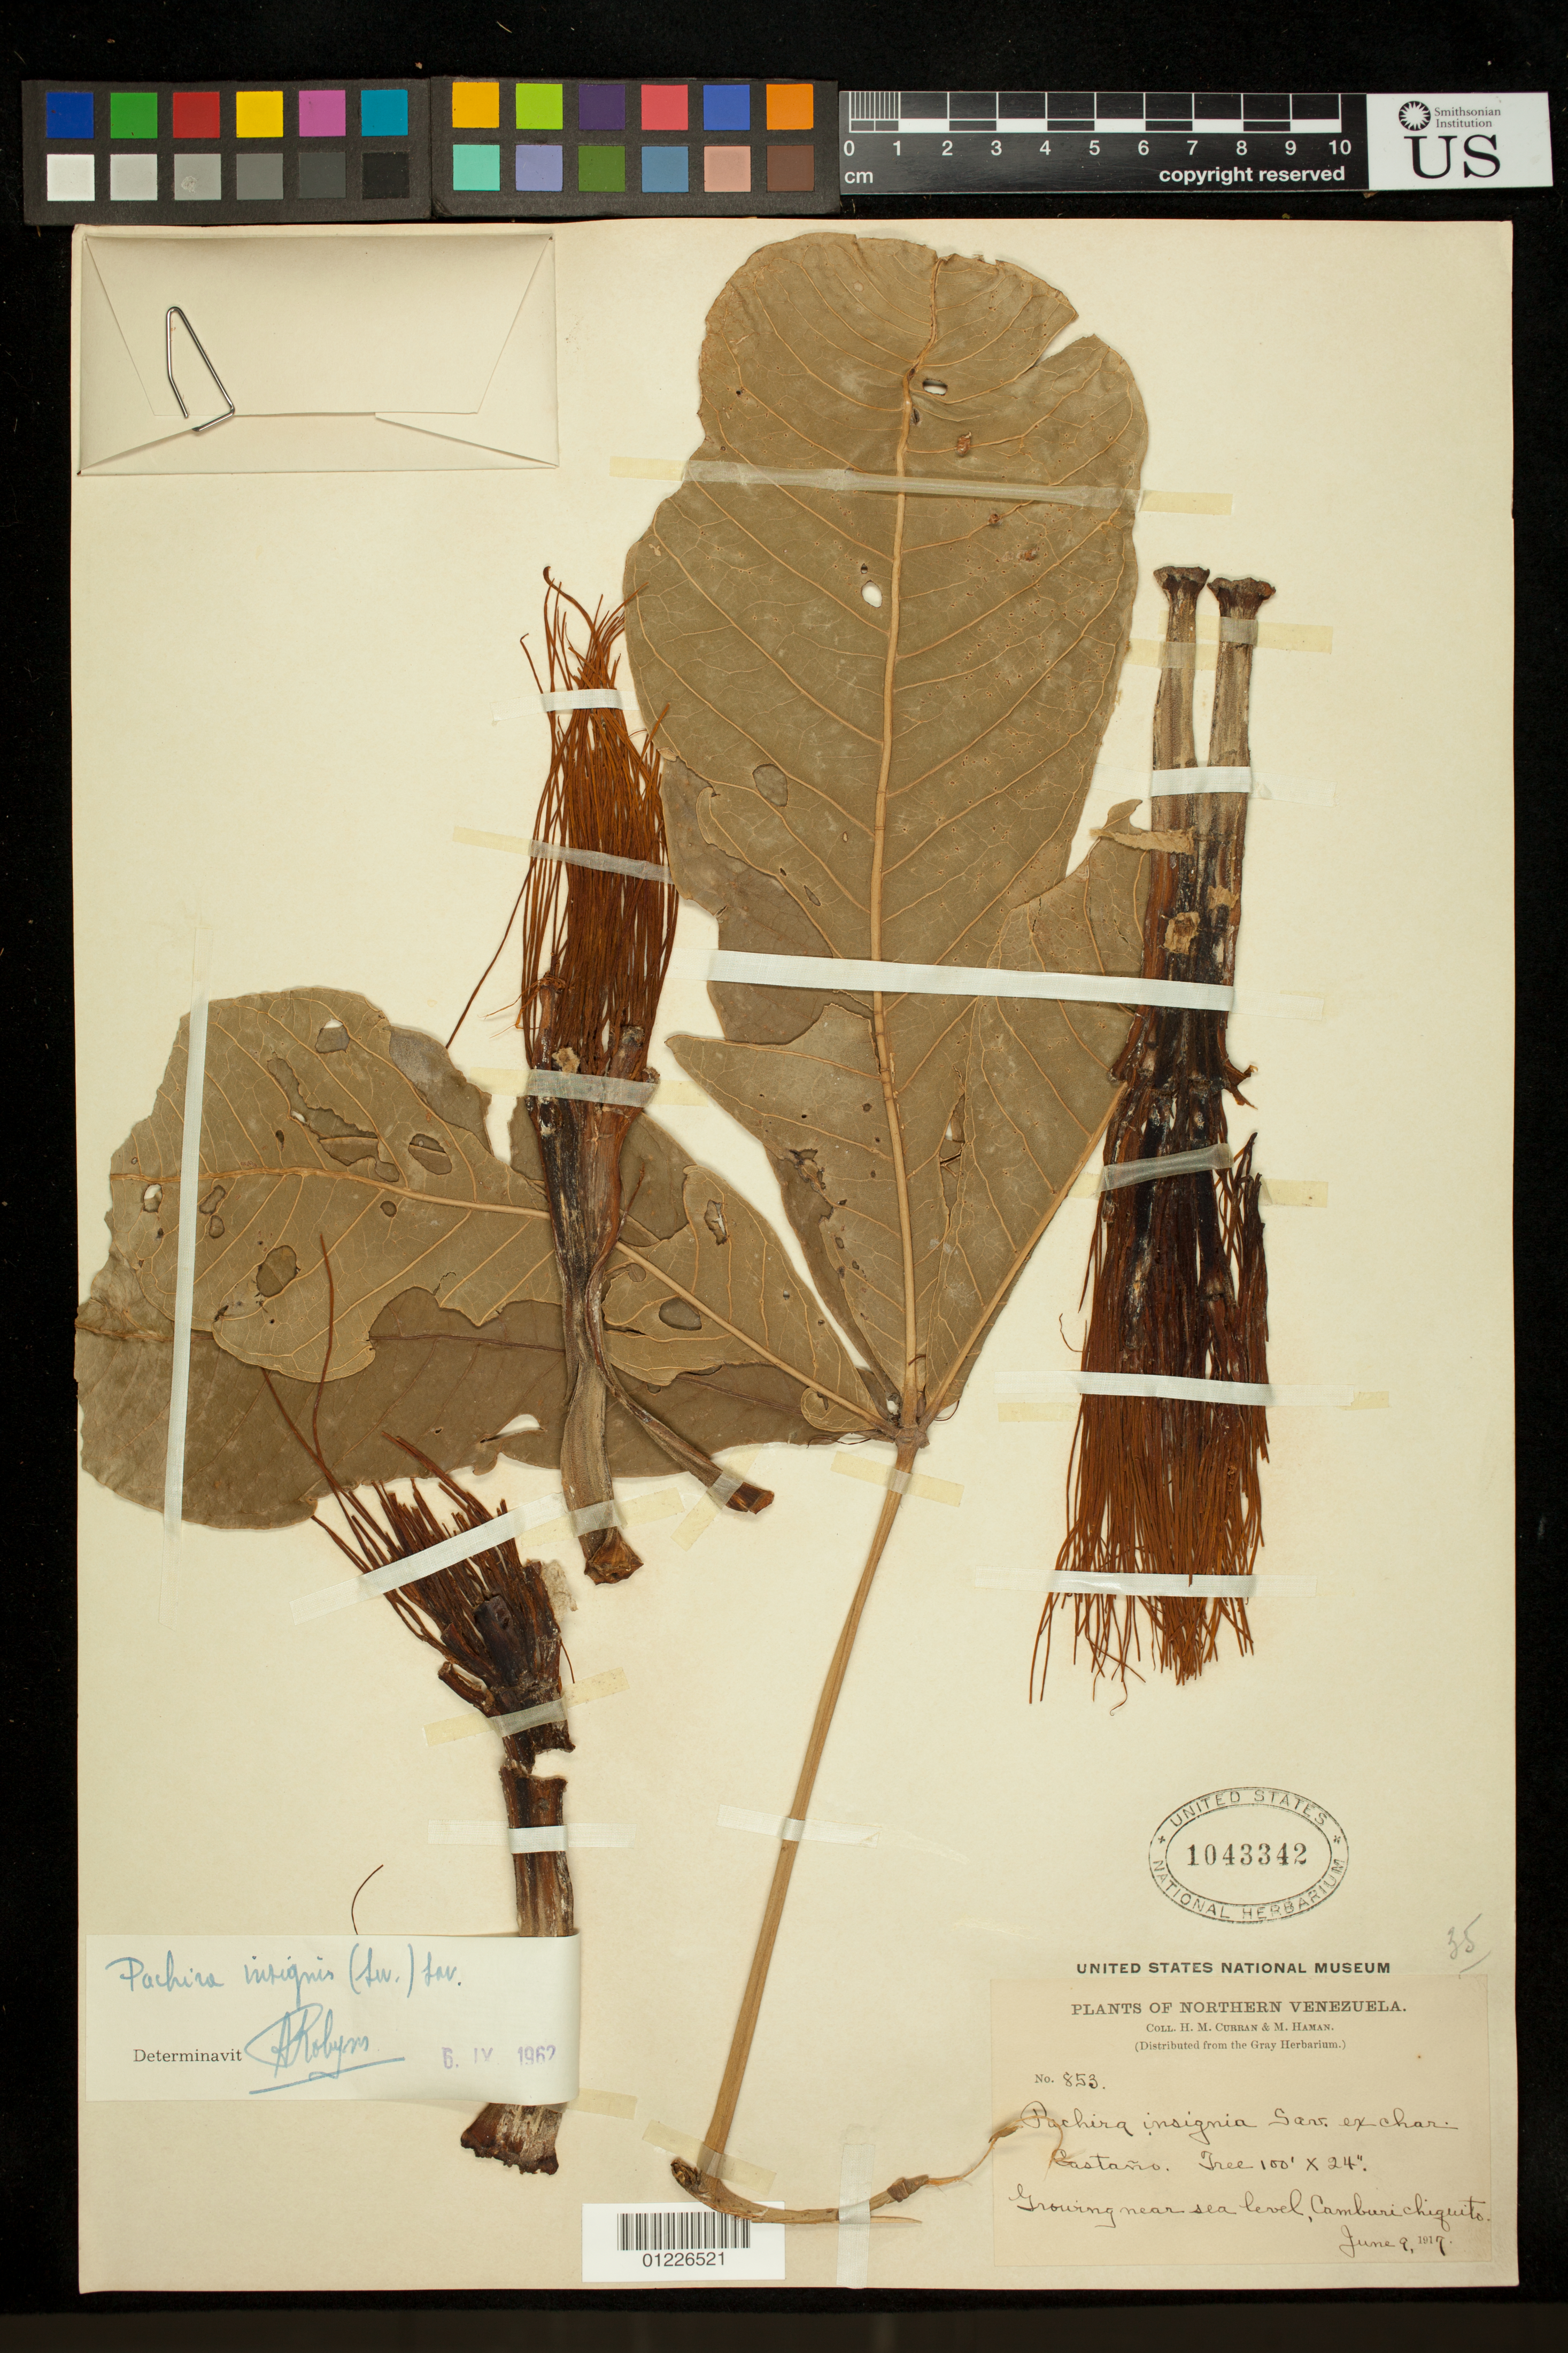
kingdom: Plantae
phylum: Tracheophyta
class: Magnoliopsida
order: Malvales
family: Malvaceae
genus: Pachira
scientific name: Pachira insignis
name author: (Sw.) Sw. ex Savigny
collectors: H. M. Curran & M. Haman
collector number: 853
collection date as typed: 6/9/1917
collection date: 1917-06-09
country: Venezuela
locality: Northern Venezuela. Castaño. Growing near sea level.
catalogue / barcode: US 1043342